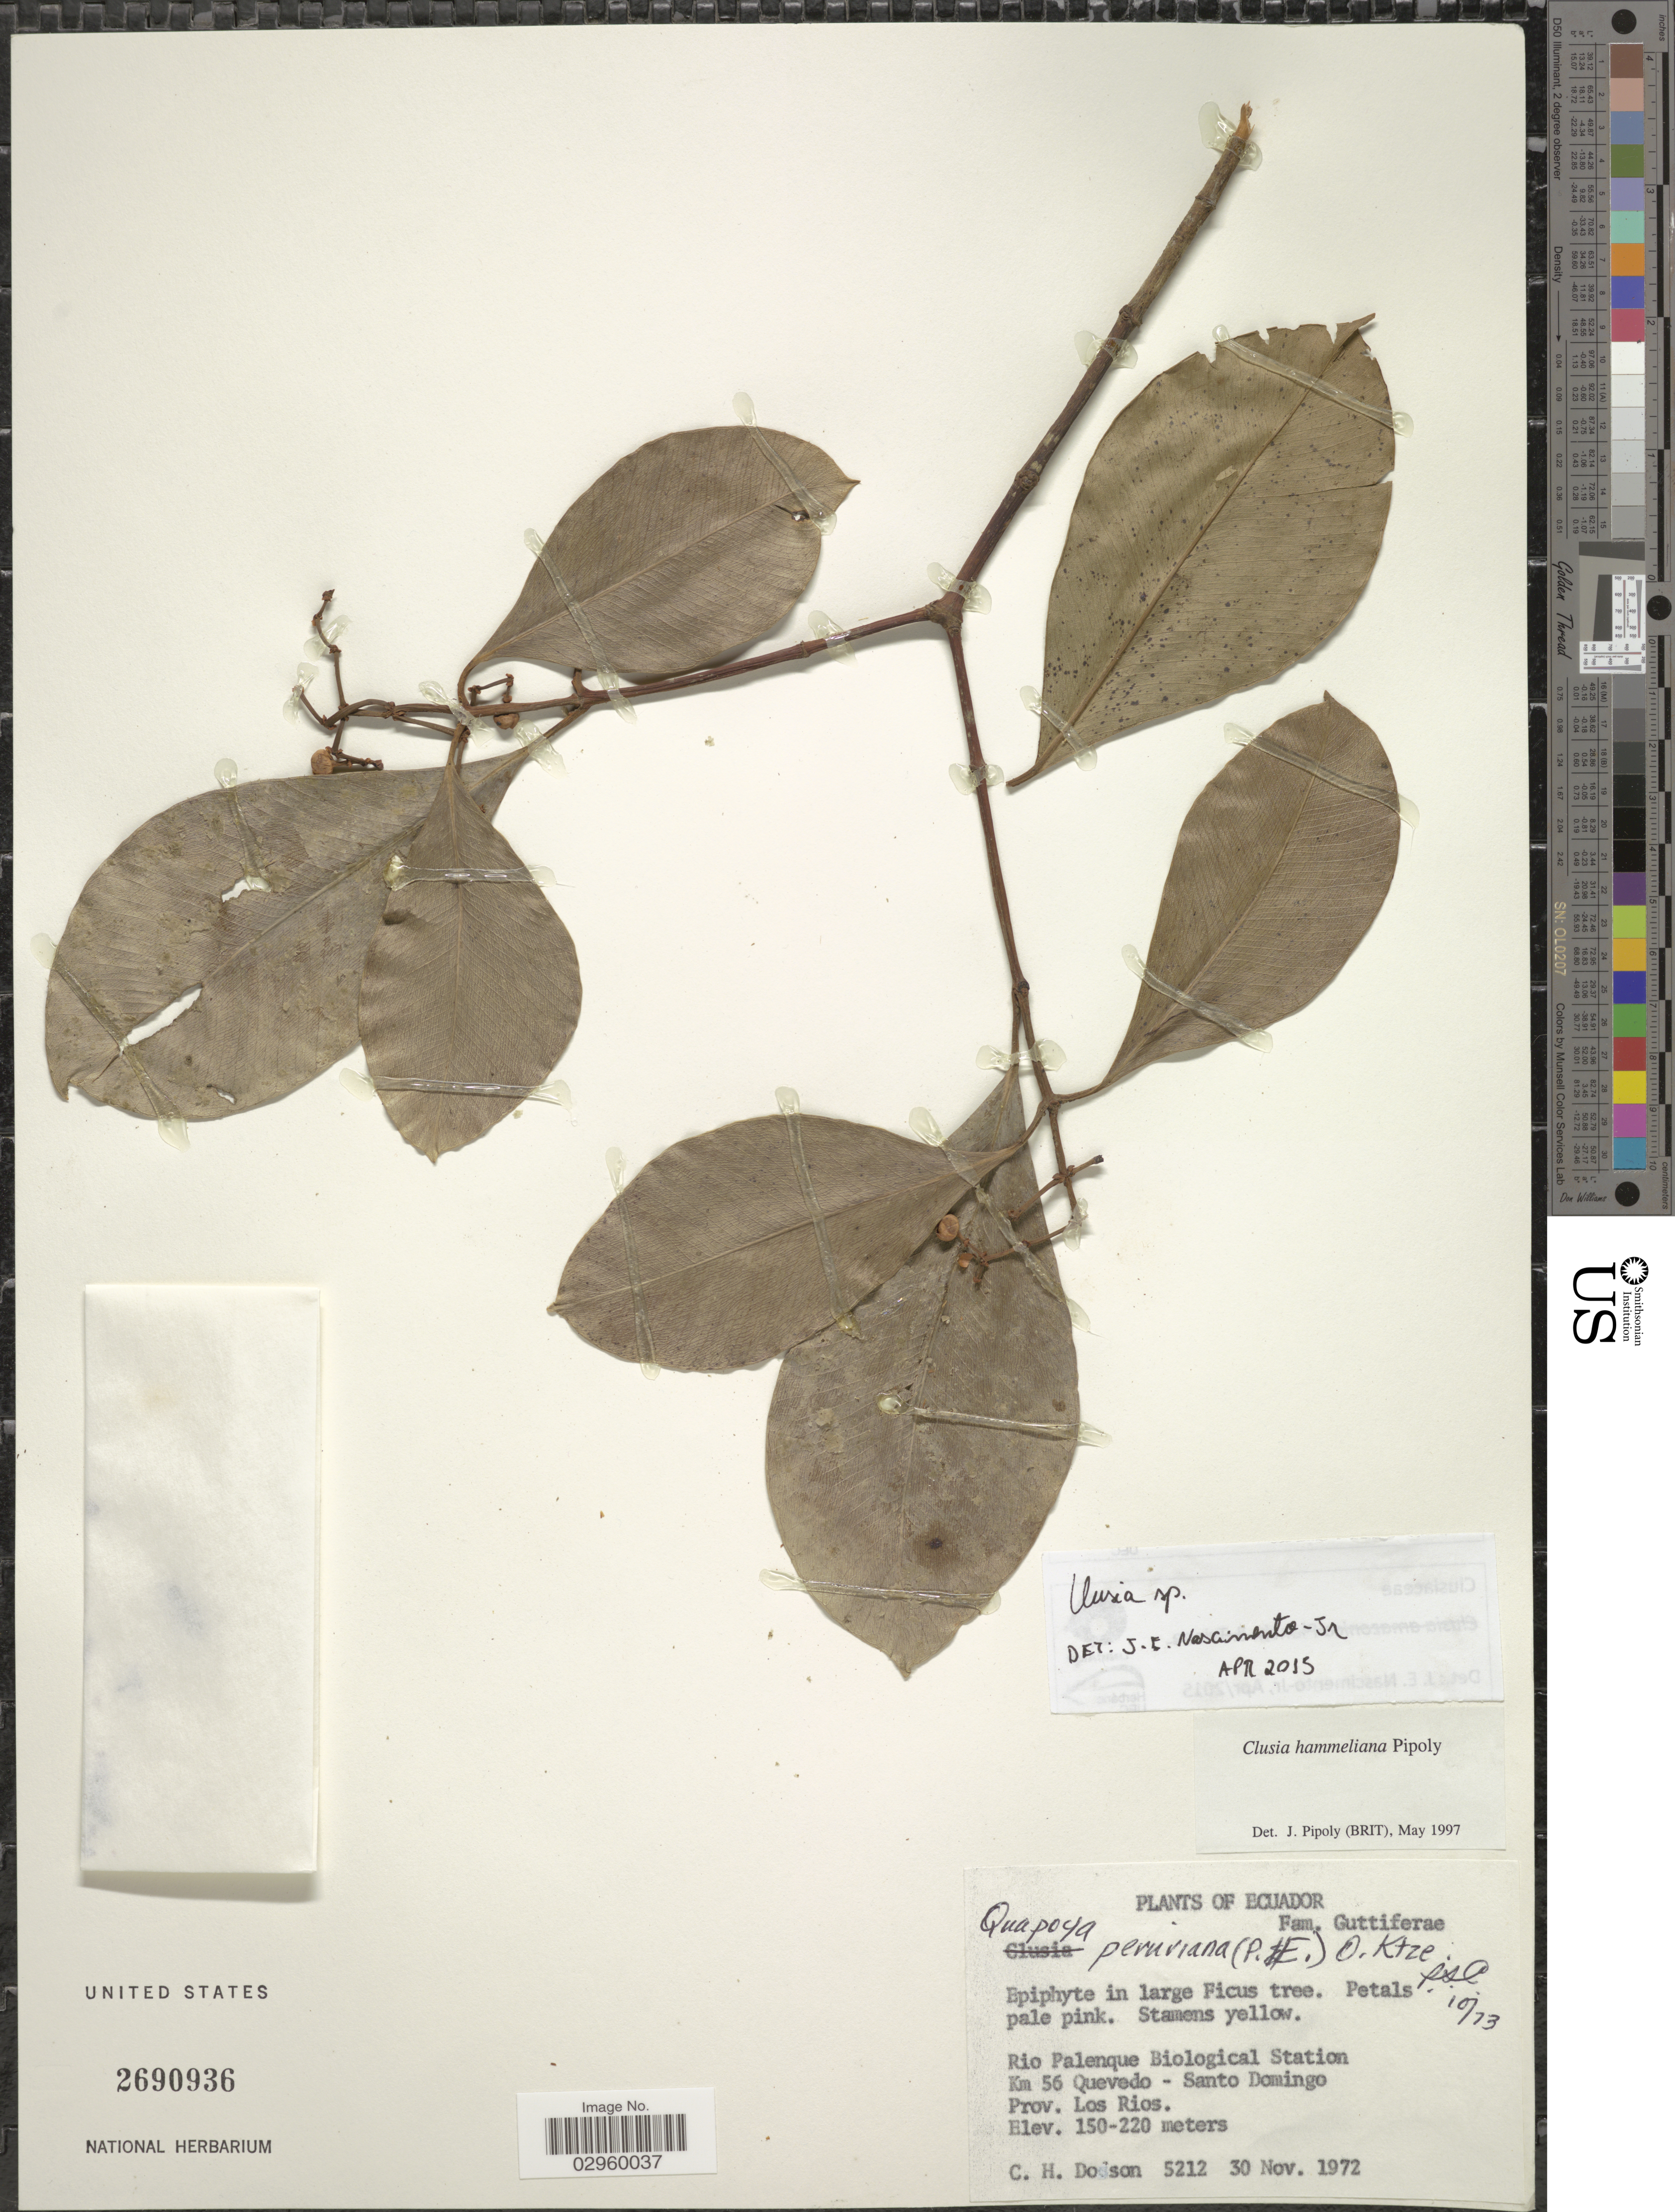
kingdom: Plantae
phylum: Tracheophyta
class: Magnoliopsida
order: Malpighiales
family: Clusiaceae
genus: Clusia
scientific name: Clusia sp.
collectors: C. H. Dodson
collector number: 5212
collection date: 1972-11-30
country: Ecuador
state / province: Los Ríos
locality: Rio Palenque Biological Station, Km 56 Quevedo - Santo Domingo.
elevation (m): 150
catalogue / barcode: US 2690936